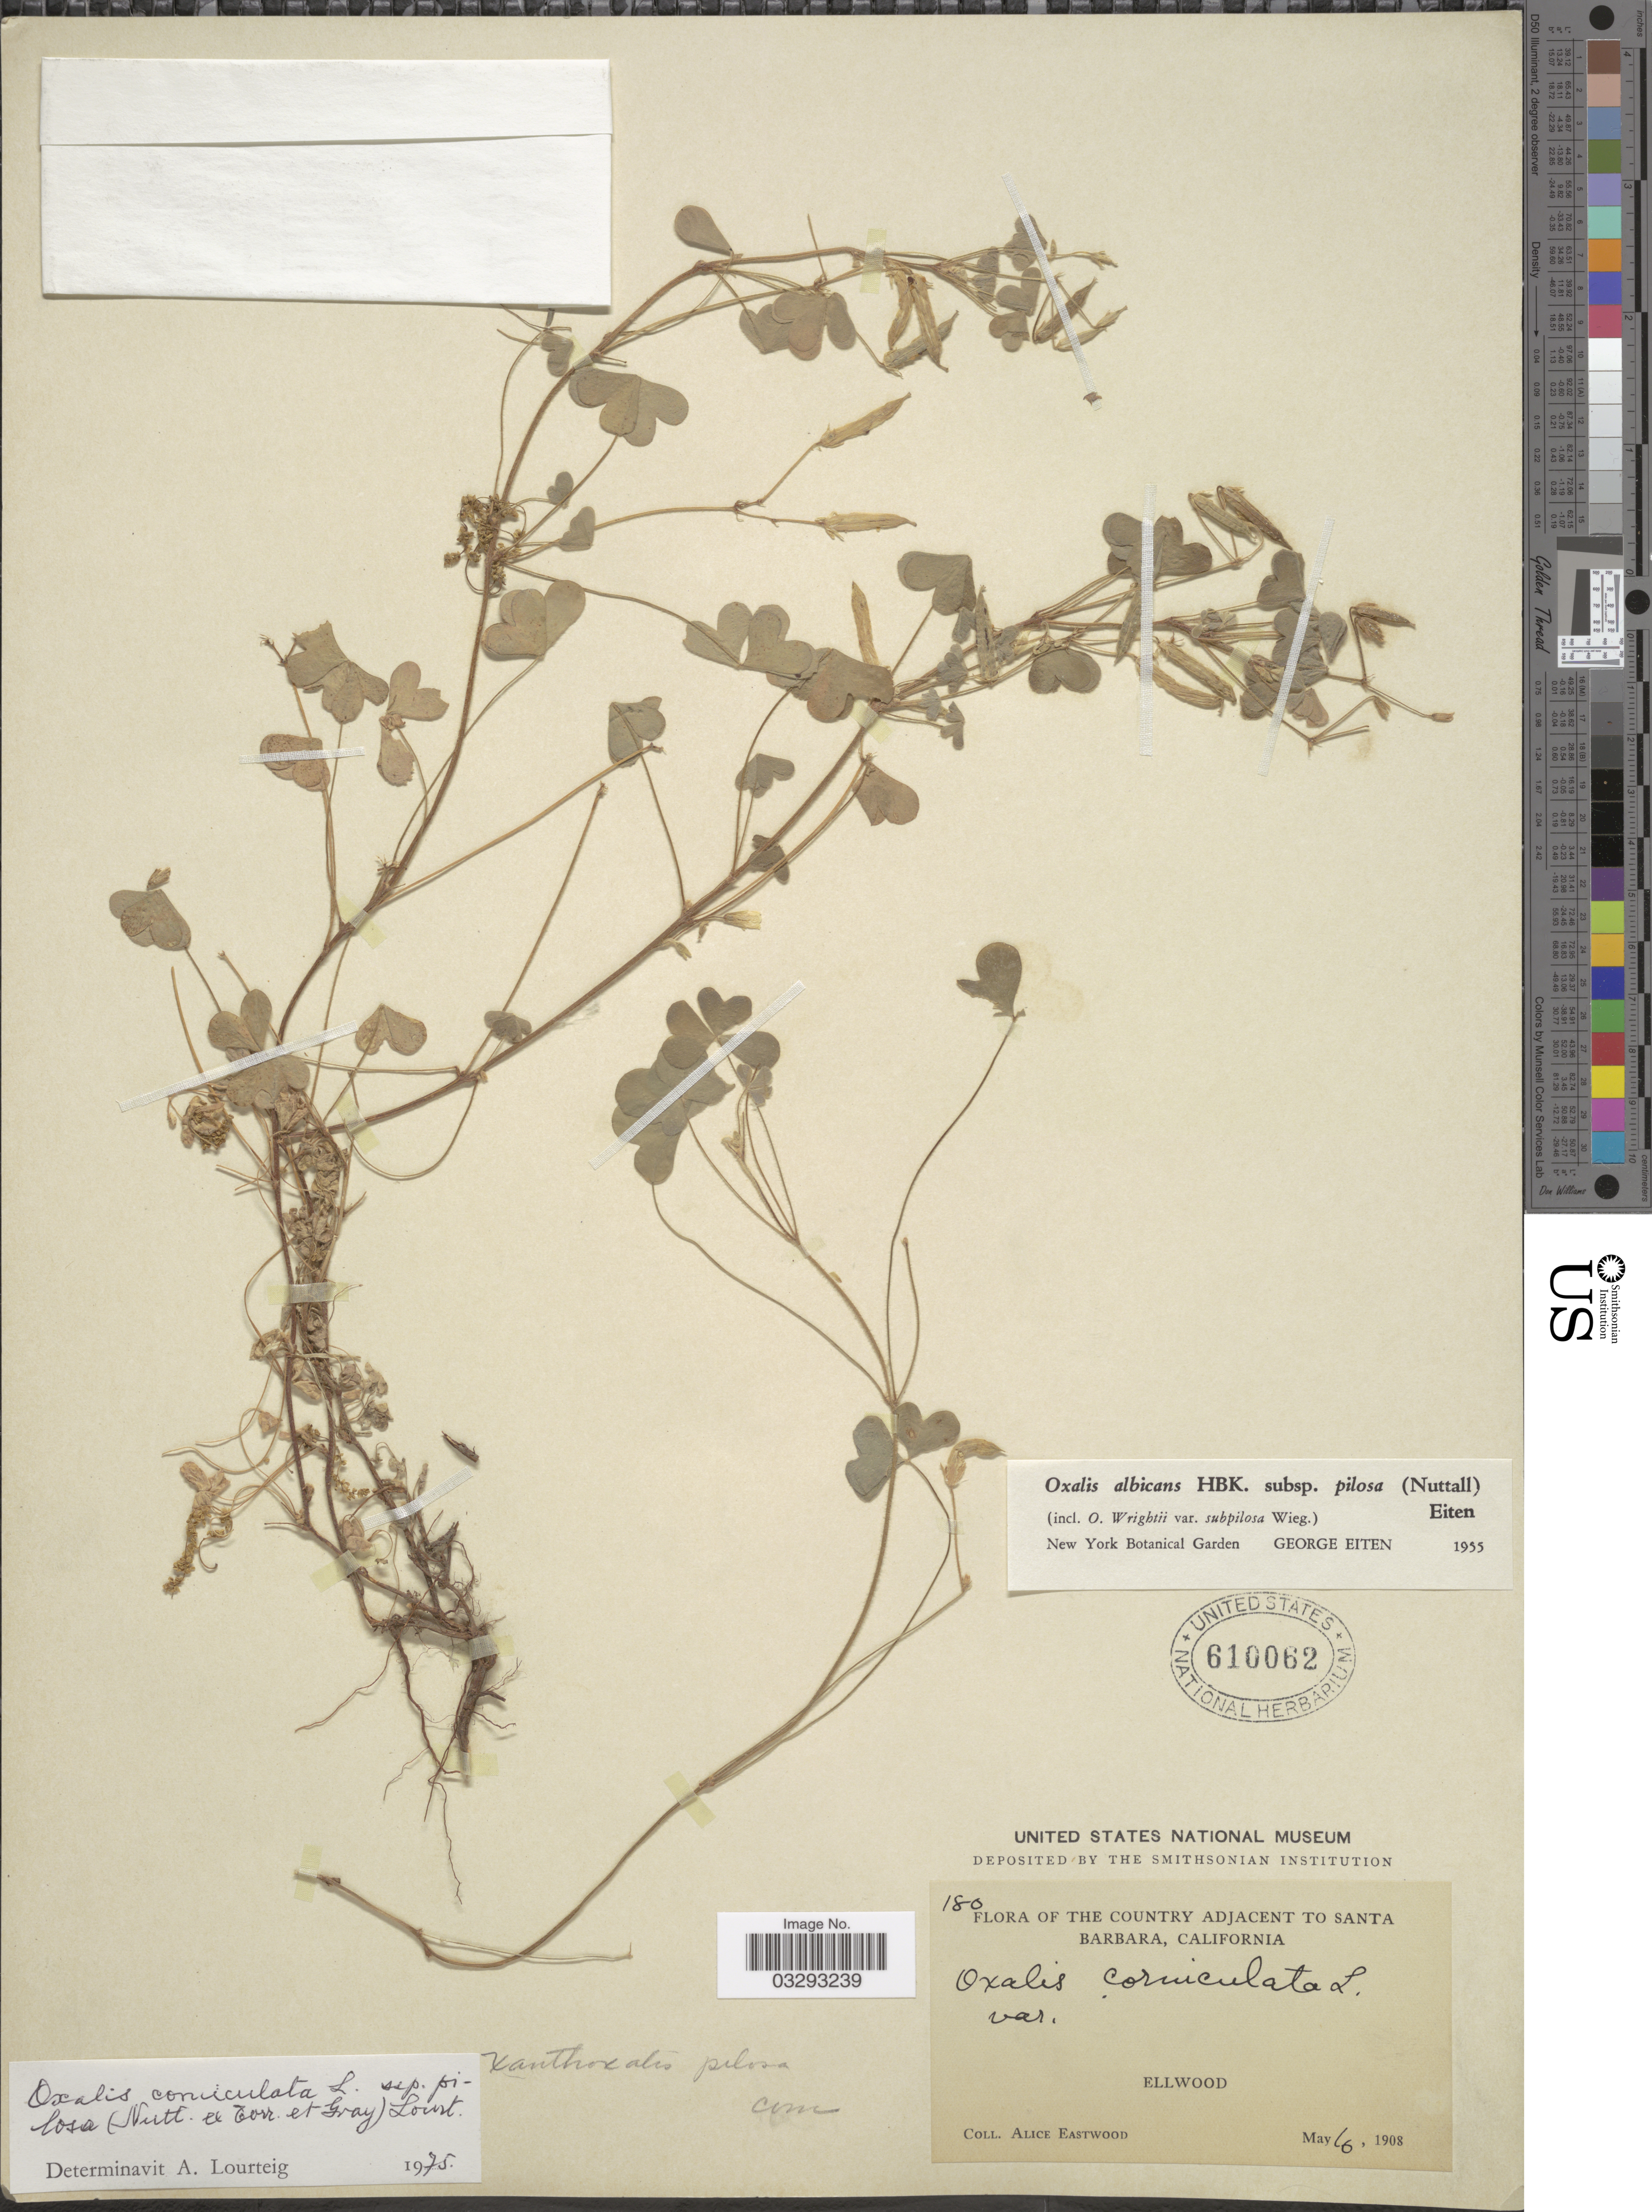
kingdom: Plantae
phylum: Tracheophyta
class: Magnoliopsida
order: Oxalidales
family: Oxalidaceae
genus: Oxalis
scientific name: Oxalis corniculata subsp. pilosa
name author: (Nutt.) Lourteig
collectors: A. Eastwood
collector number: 180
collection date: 1908-05-10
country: United States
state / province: California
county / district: Santa Barbara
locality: Country adjacent to Santa Barbara. Ellwood.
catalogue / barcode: US 610062